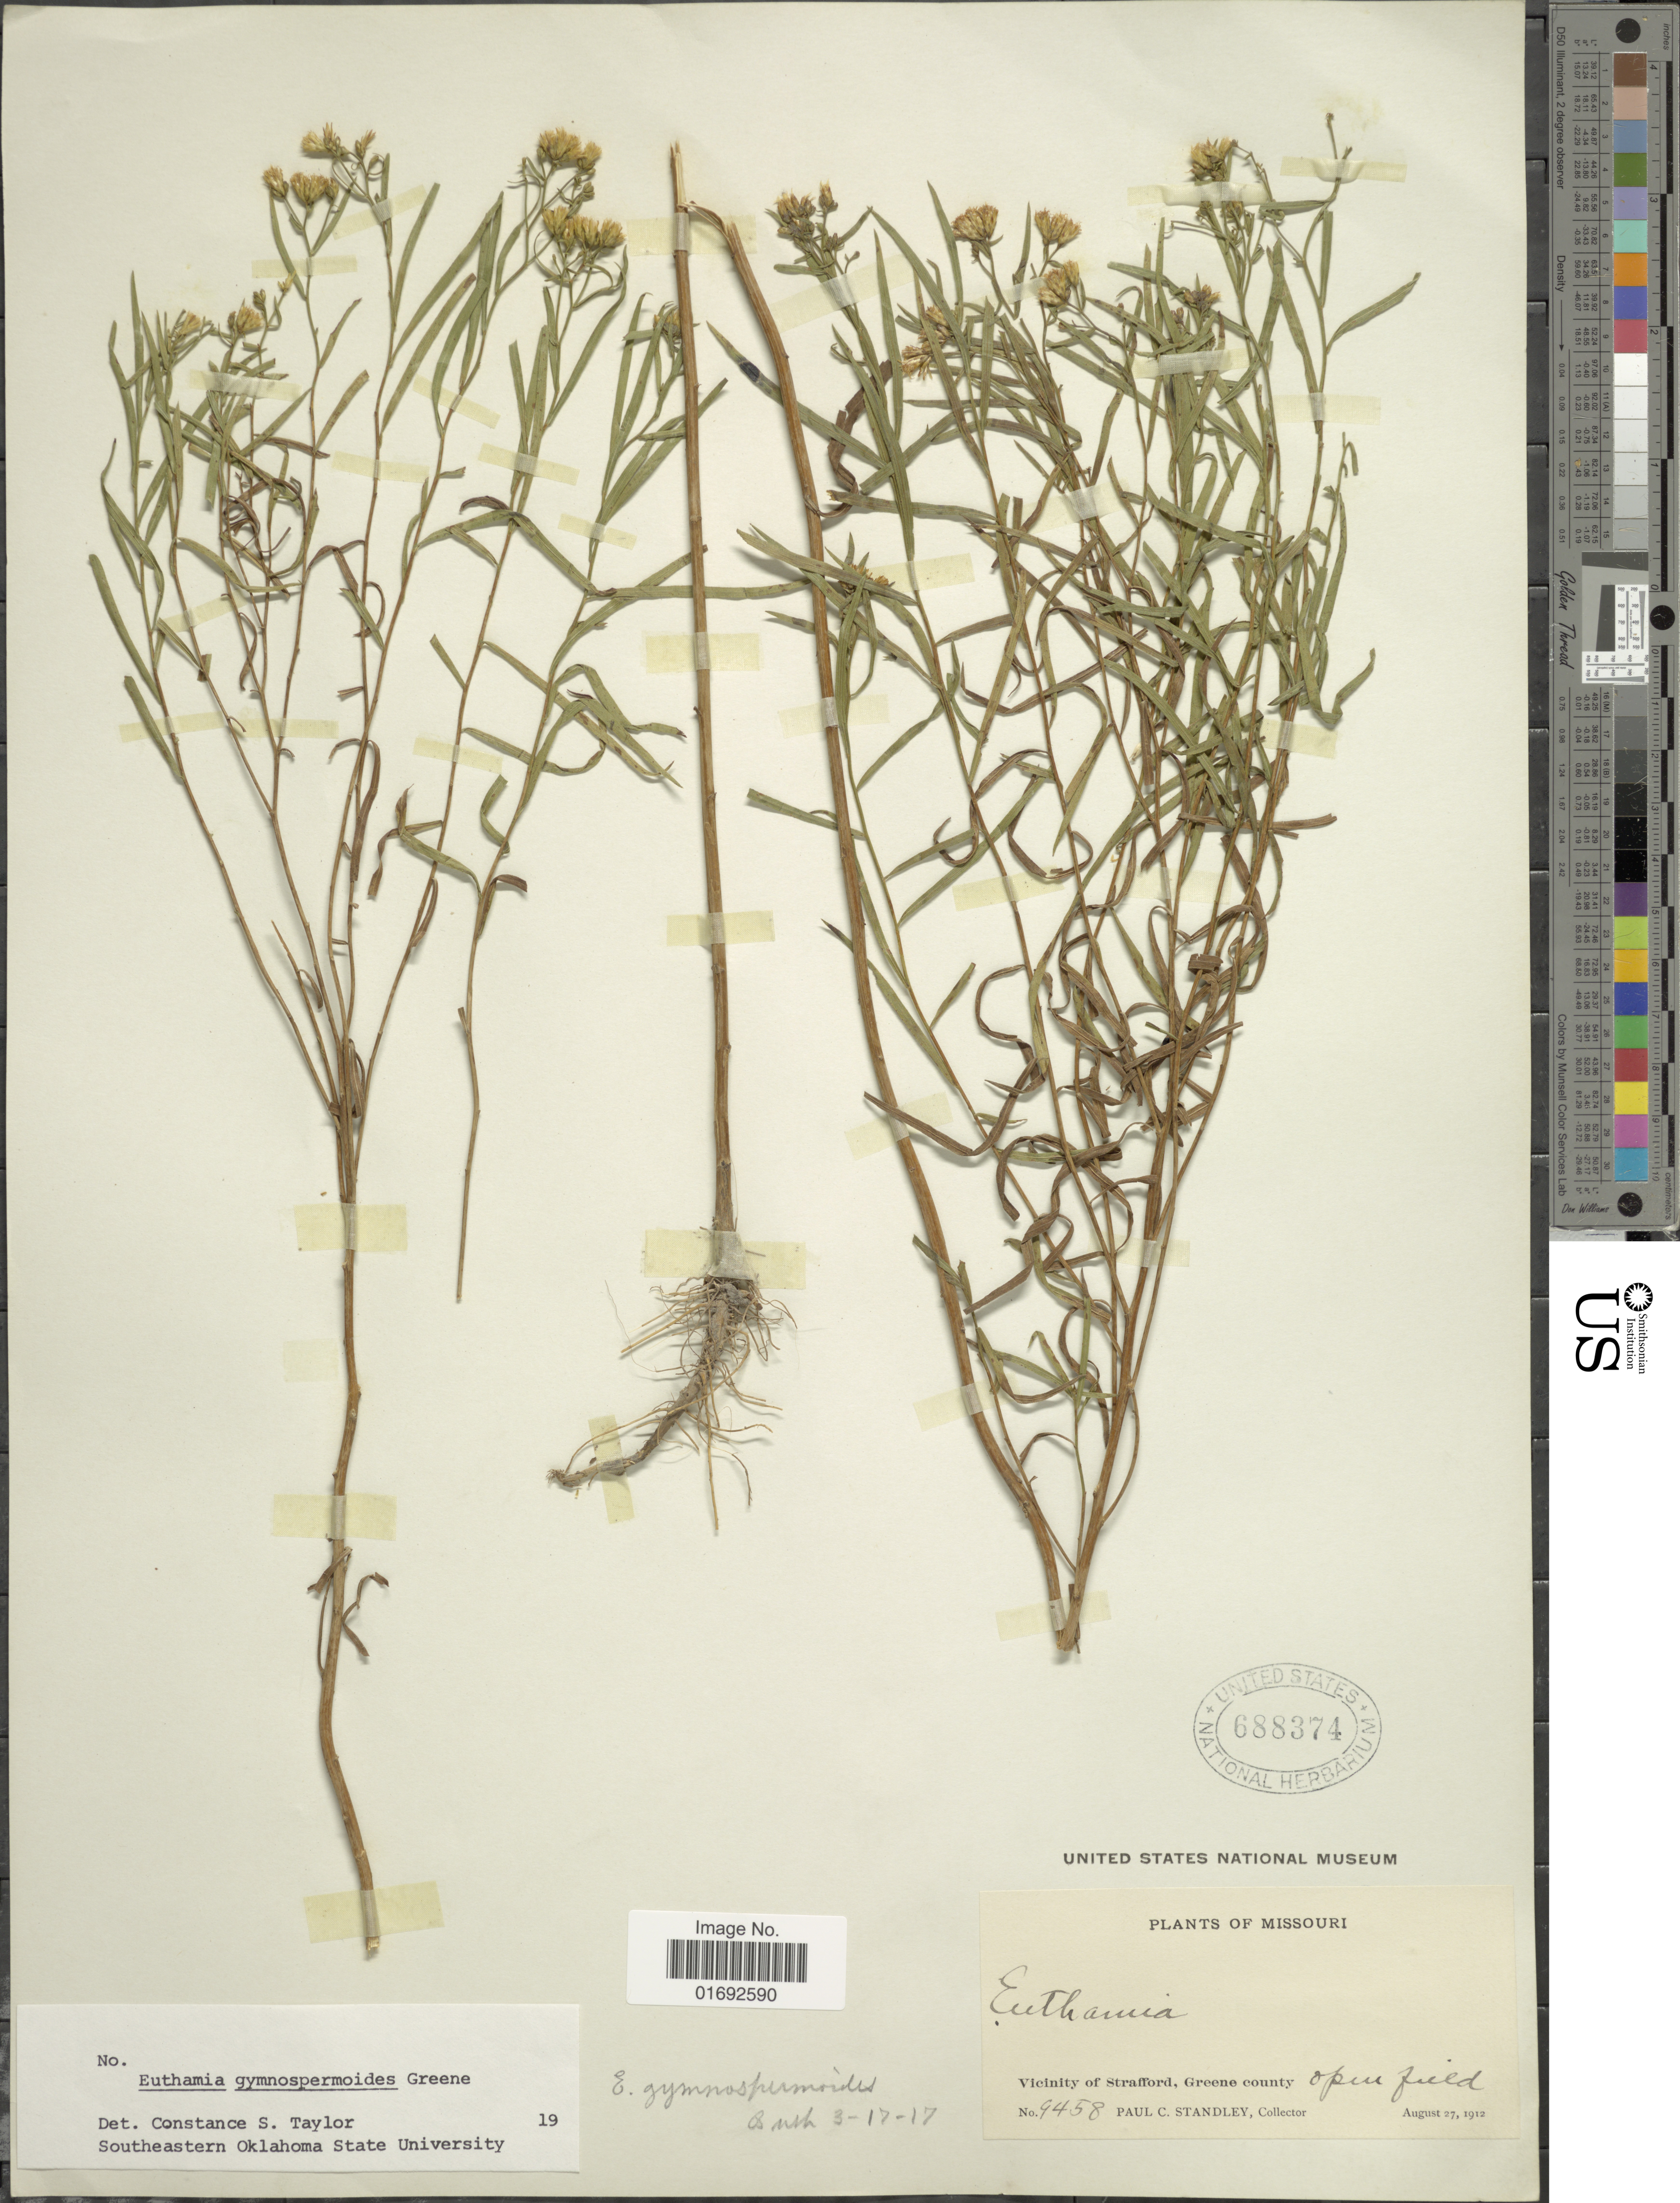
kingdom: Plantae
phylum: Tracheophyta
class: Magnoliopsida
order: Asterales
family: Asteraceae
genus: Euthamia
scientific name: Euthamia gymnospermoides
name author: Greene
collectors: P. C. Standley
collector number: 9458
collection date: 1912-08-27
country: United States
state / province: Missouri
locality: Vicinity of Strafford, Greene County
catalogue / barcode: US 688374